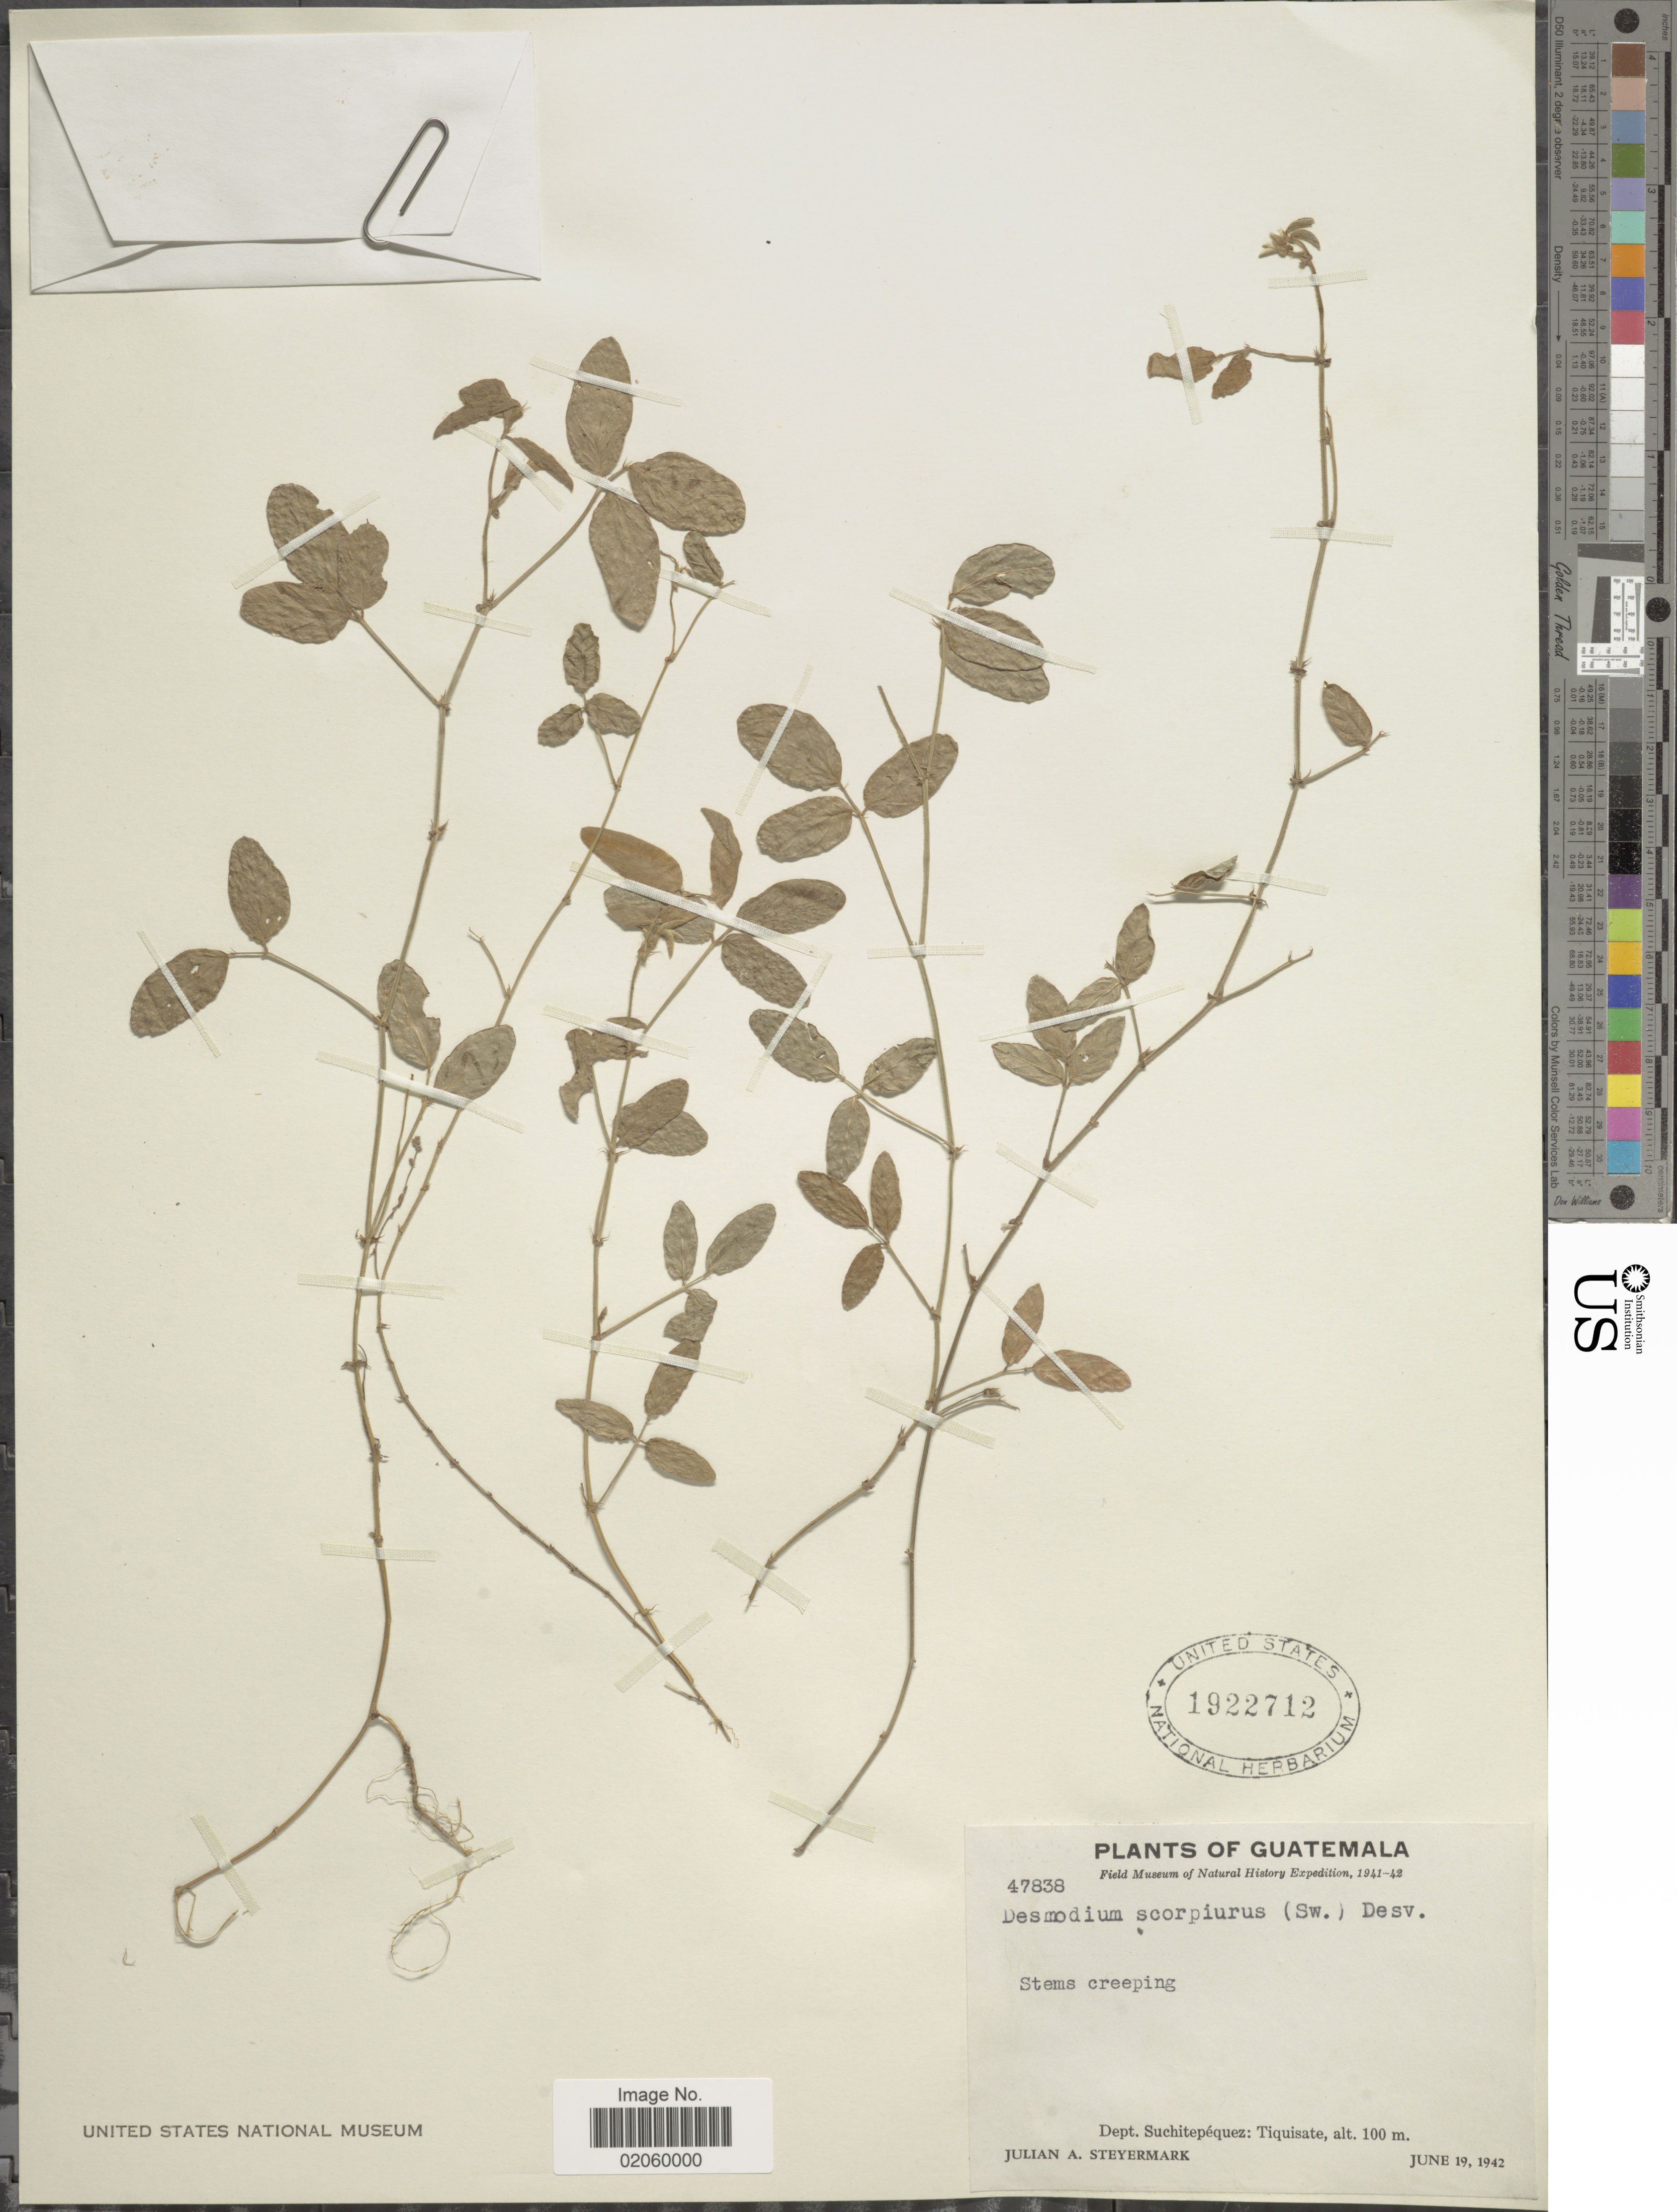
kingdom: Plantae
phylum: Tracheophyta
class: Magnoliopsida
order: Fabales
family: Fabaceae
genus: Desmodium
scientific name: Desmodium scorpiurus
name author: (Sw.) Desv. ex DC.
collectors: J. Steyermark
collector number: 47838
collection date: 1942-06-19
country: Guatemala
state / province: Suchitepéquez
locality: Tiquisate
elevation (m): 100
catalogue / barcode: US 1922712